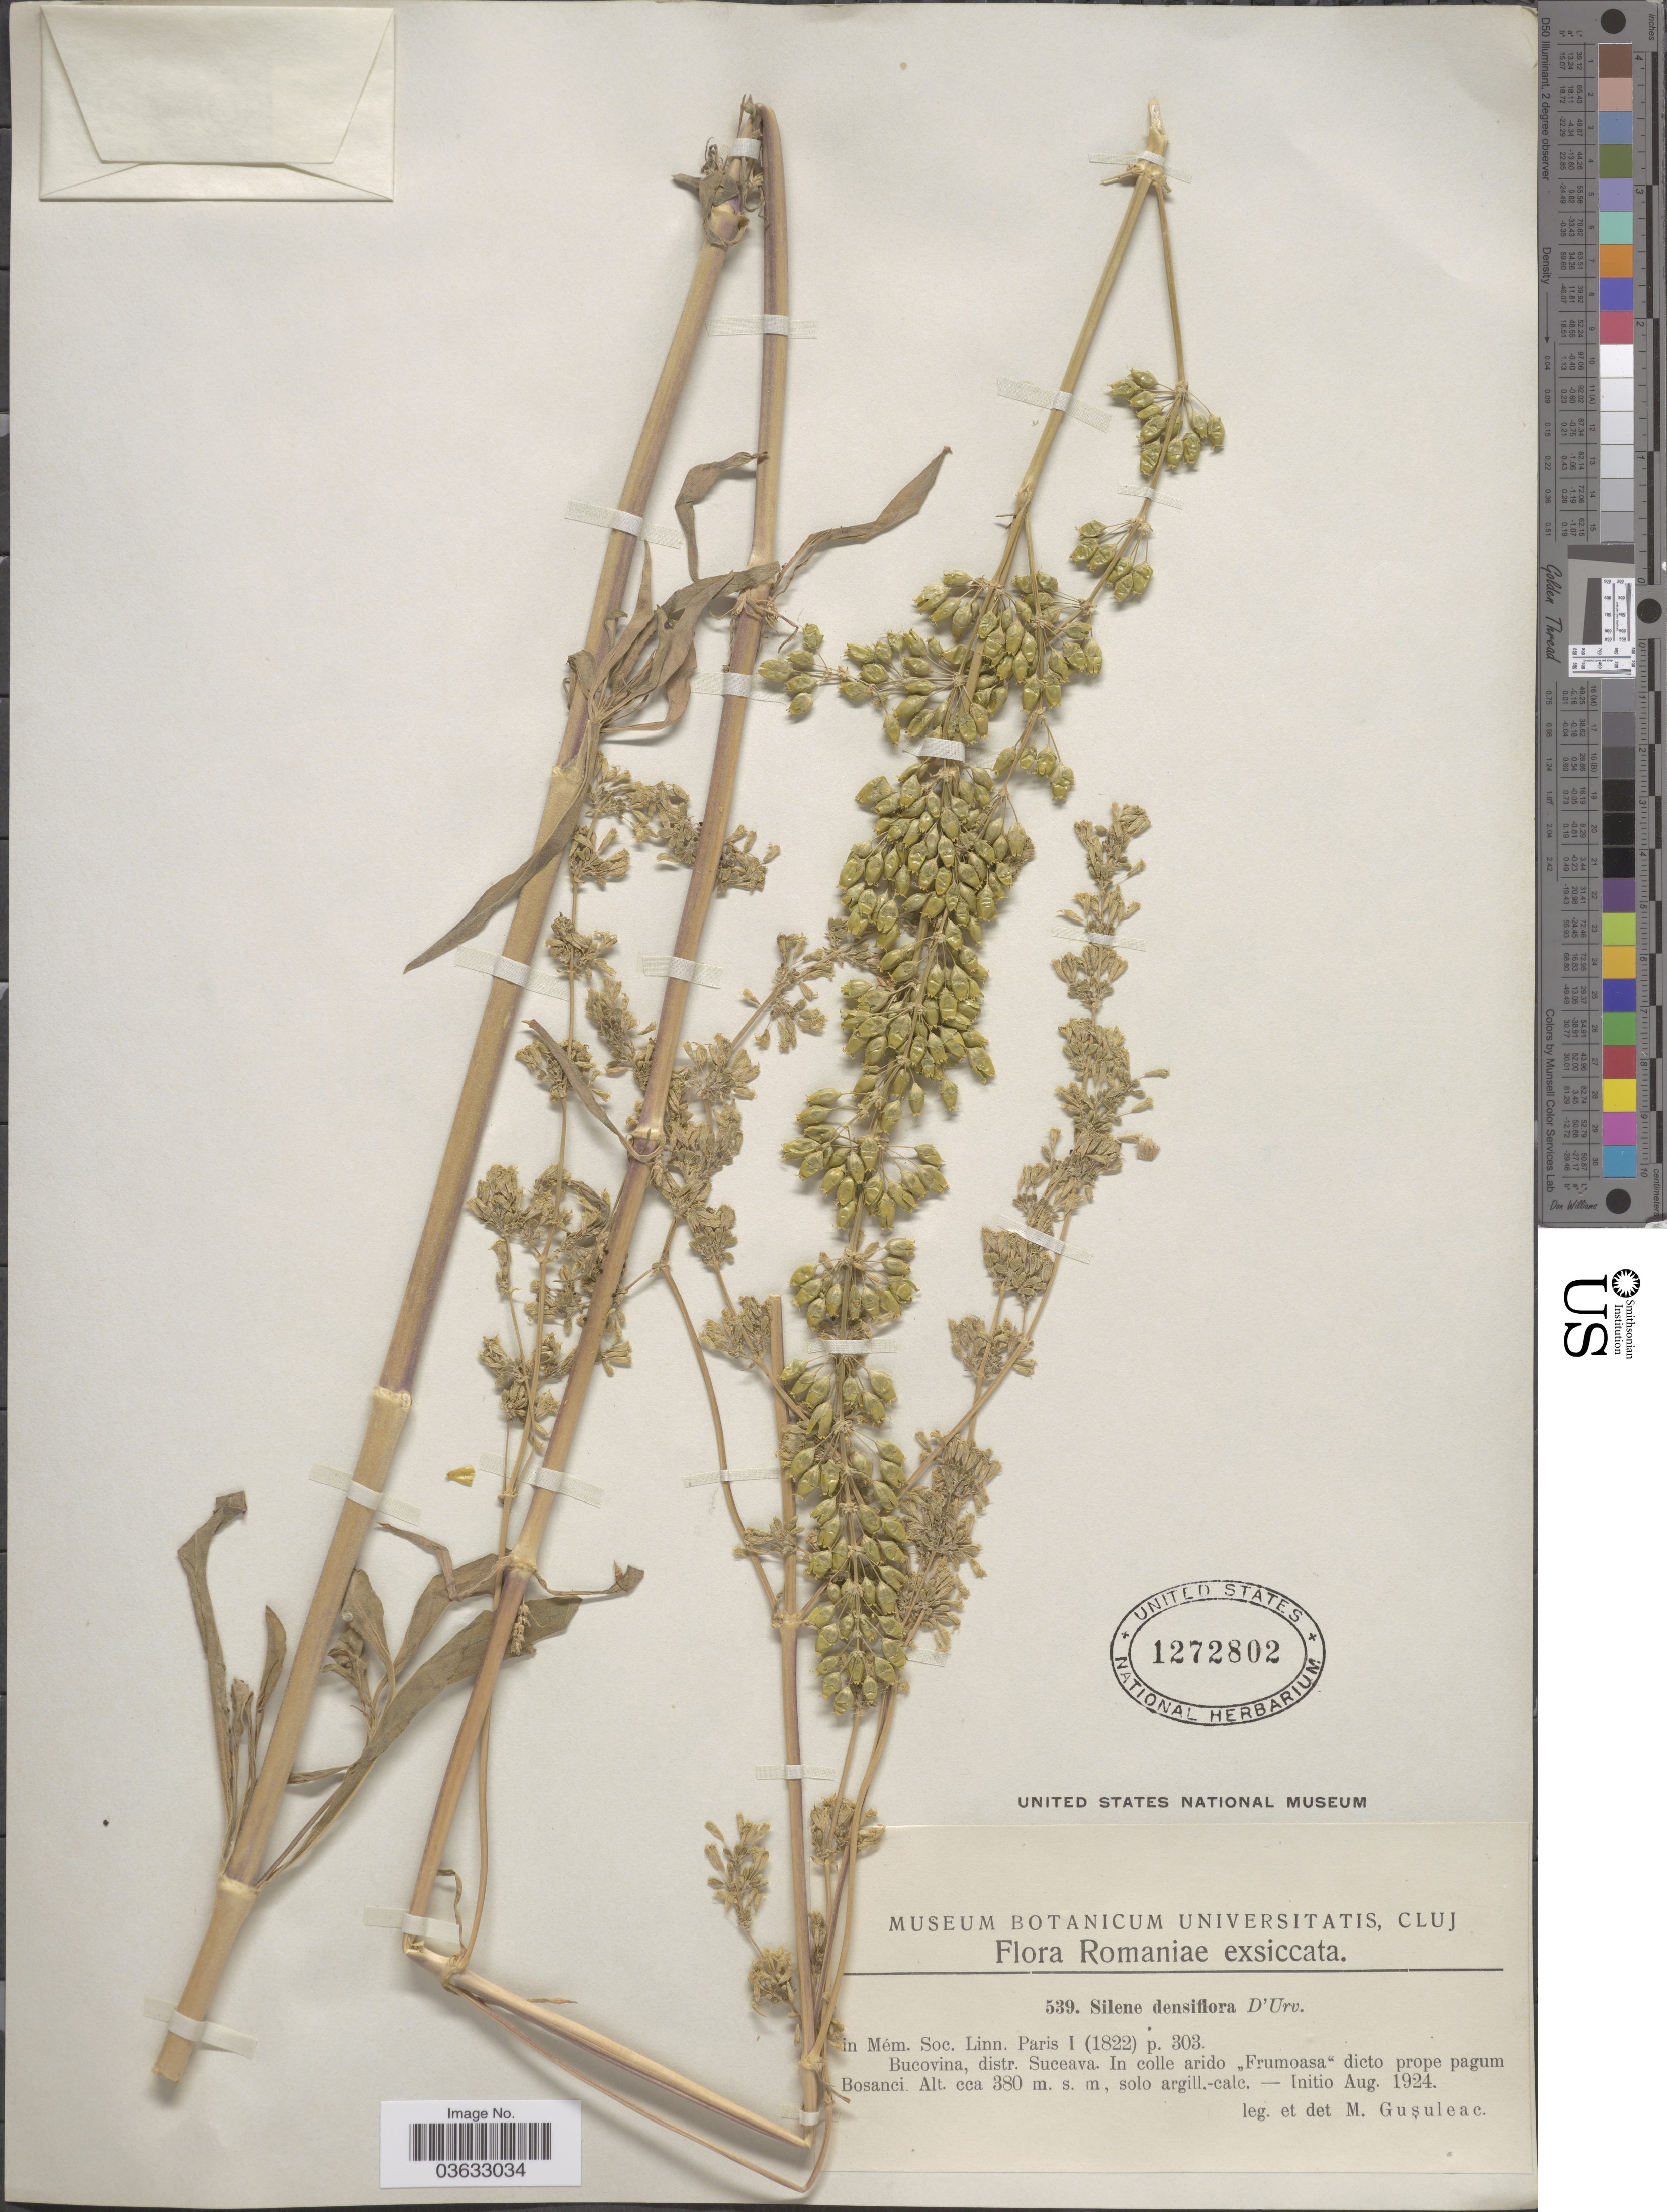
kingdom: Plantae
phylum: Tracheophyta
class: Magnoliopsida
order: Caryophyllales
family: Caryophyllaceae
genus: Silene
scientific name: Silene densiflora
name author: (Dusén) Bocquet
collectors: M. Gusuleac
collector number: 539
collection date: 1924-08-01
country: Romania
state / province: Suceava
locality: Bucovina, distr. Suceava. In colle arido "Frumoasa" dicto prope pagum Bosanci.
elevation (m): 380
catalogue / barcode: US 1272802